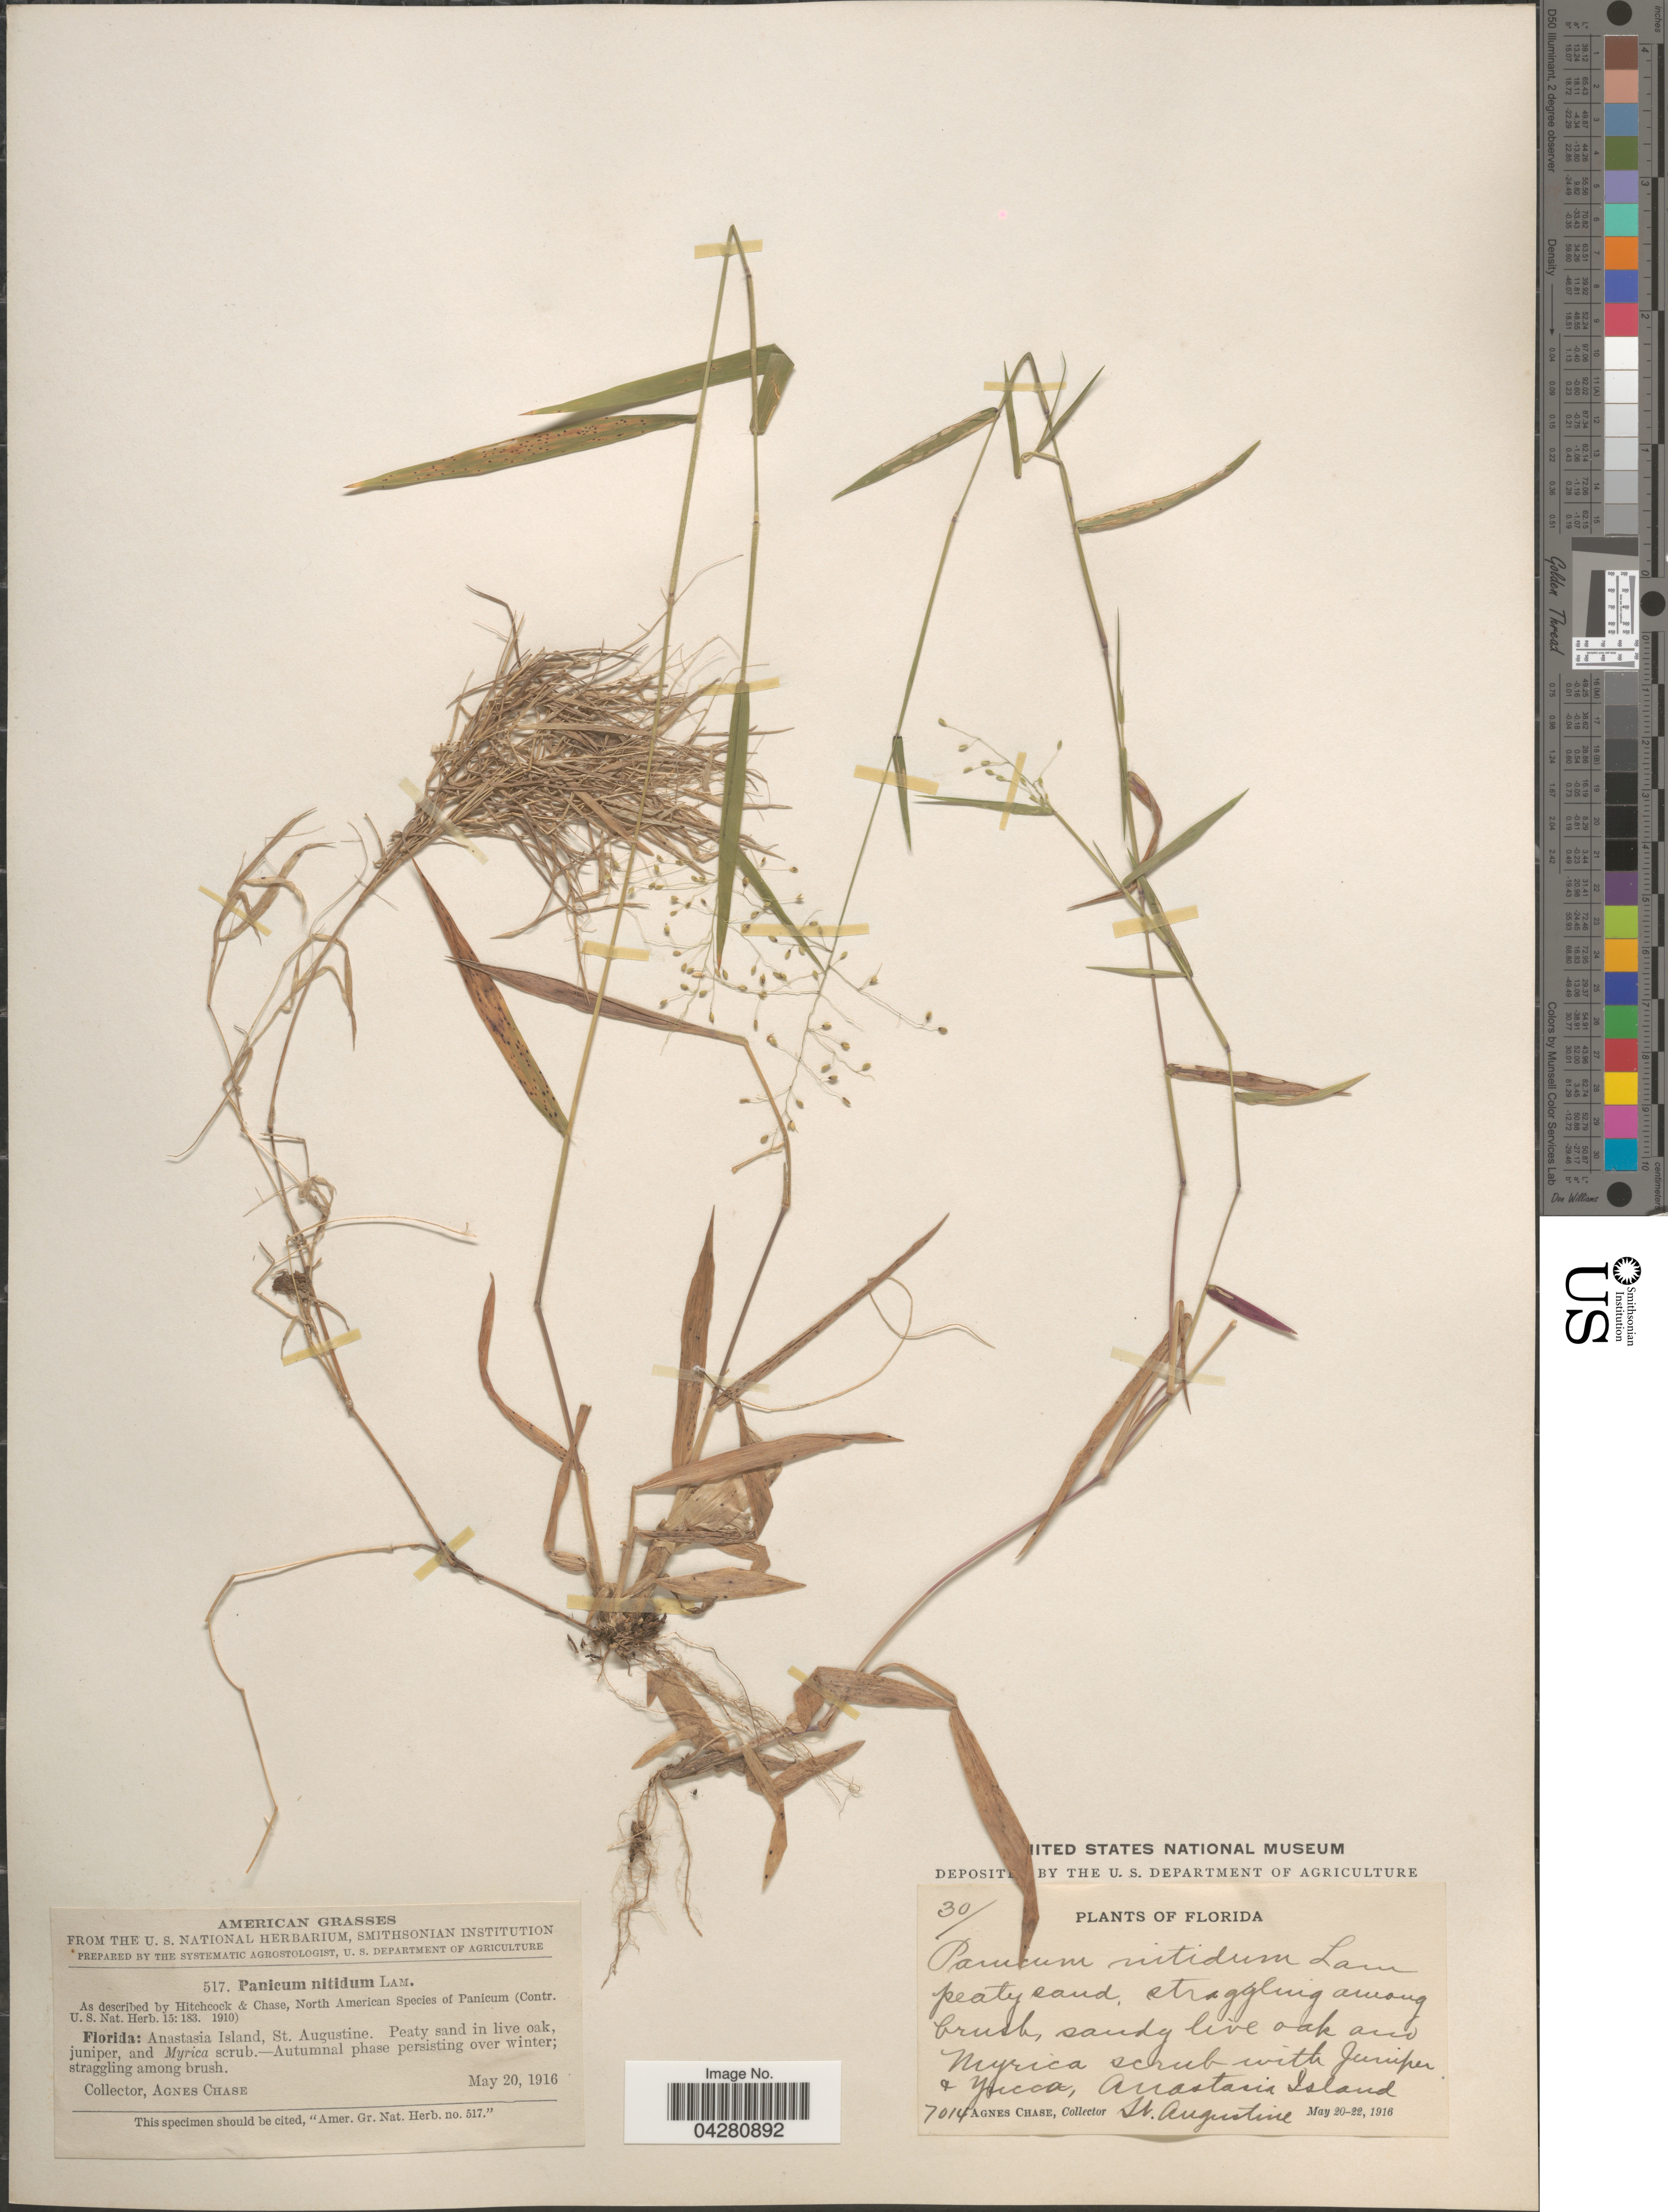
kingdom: Plantae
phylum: Tracheophyta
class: Liliopsida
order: Poales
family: Poaceae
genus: Dichanthelium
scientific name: Dichanthelium dichotomum var. dichotomum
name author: (L.) Gould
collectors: A. Chase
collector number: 517/7014/30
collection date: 1916-05-20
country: United States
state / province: Florida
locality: Anastasia Island, St. Augustine. Peaty sand in live oak.